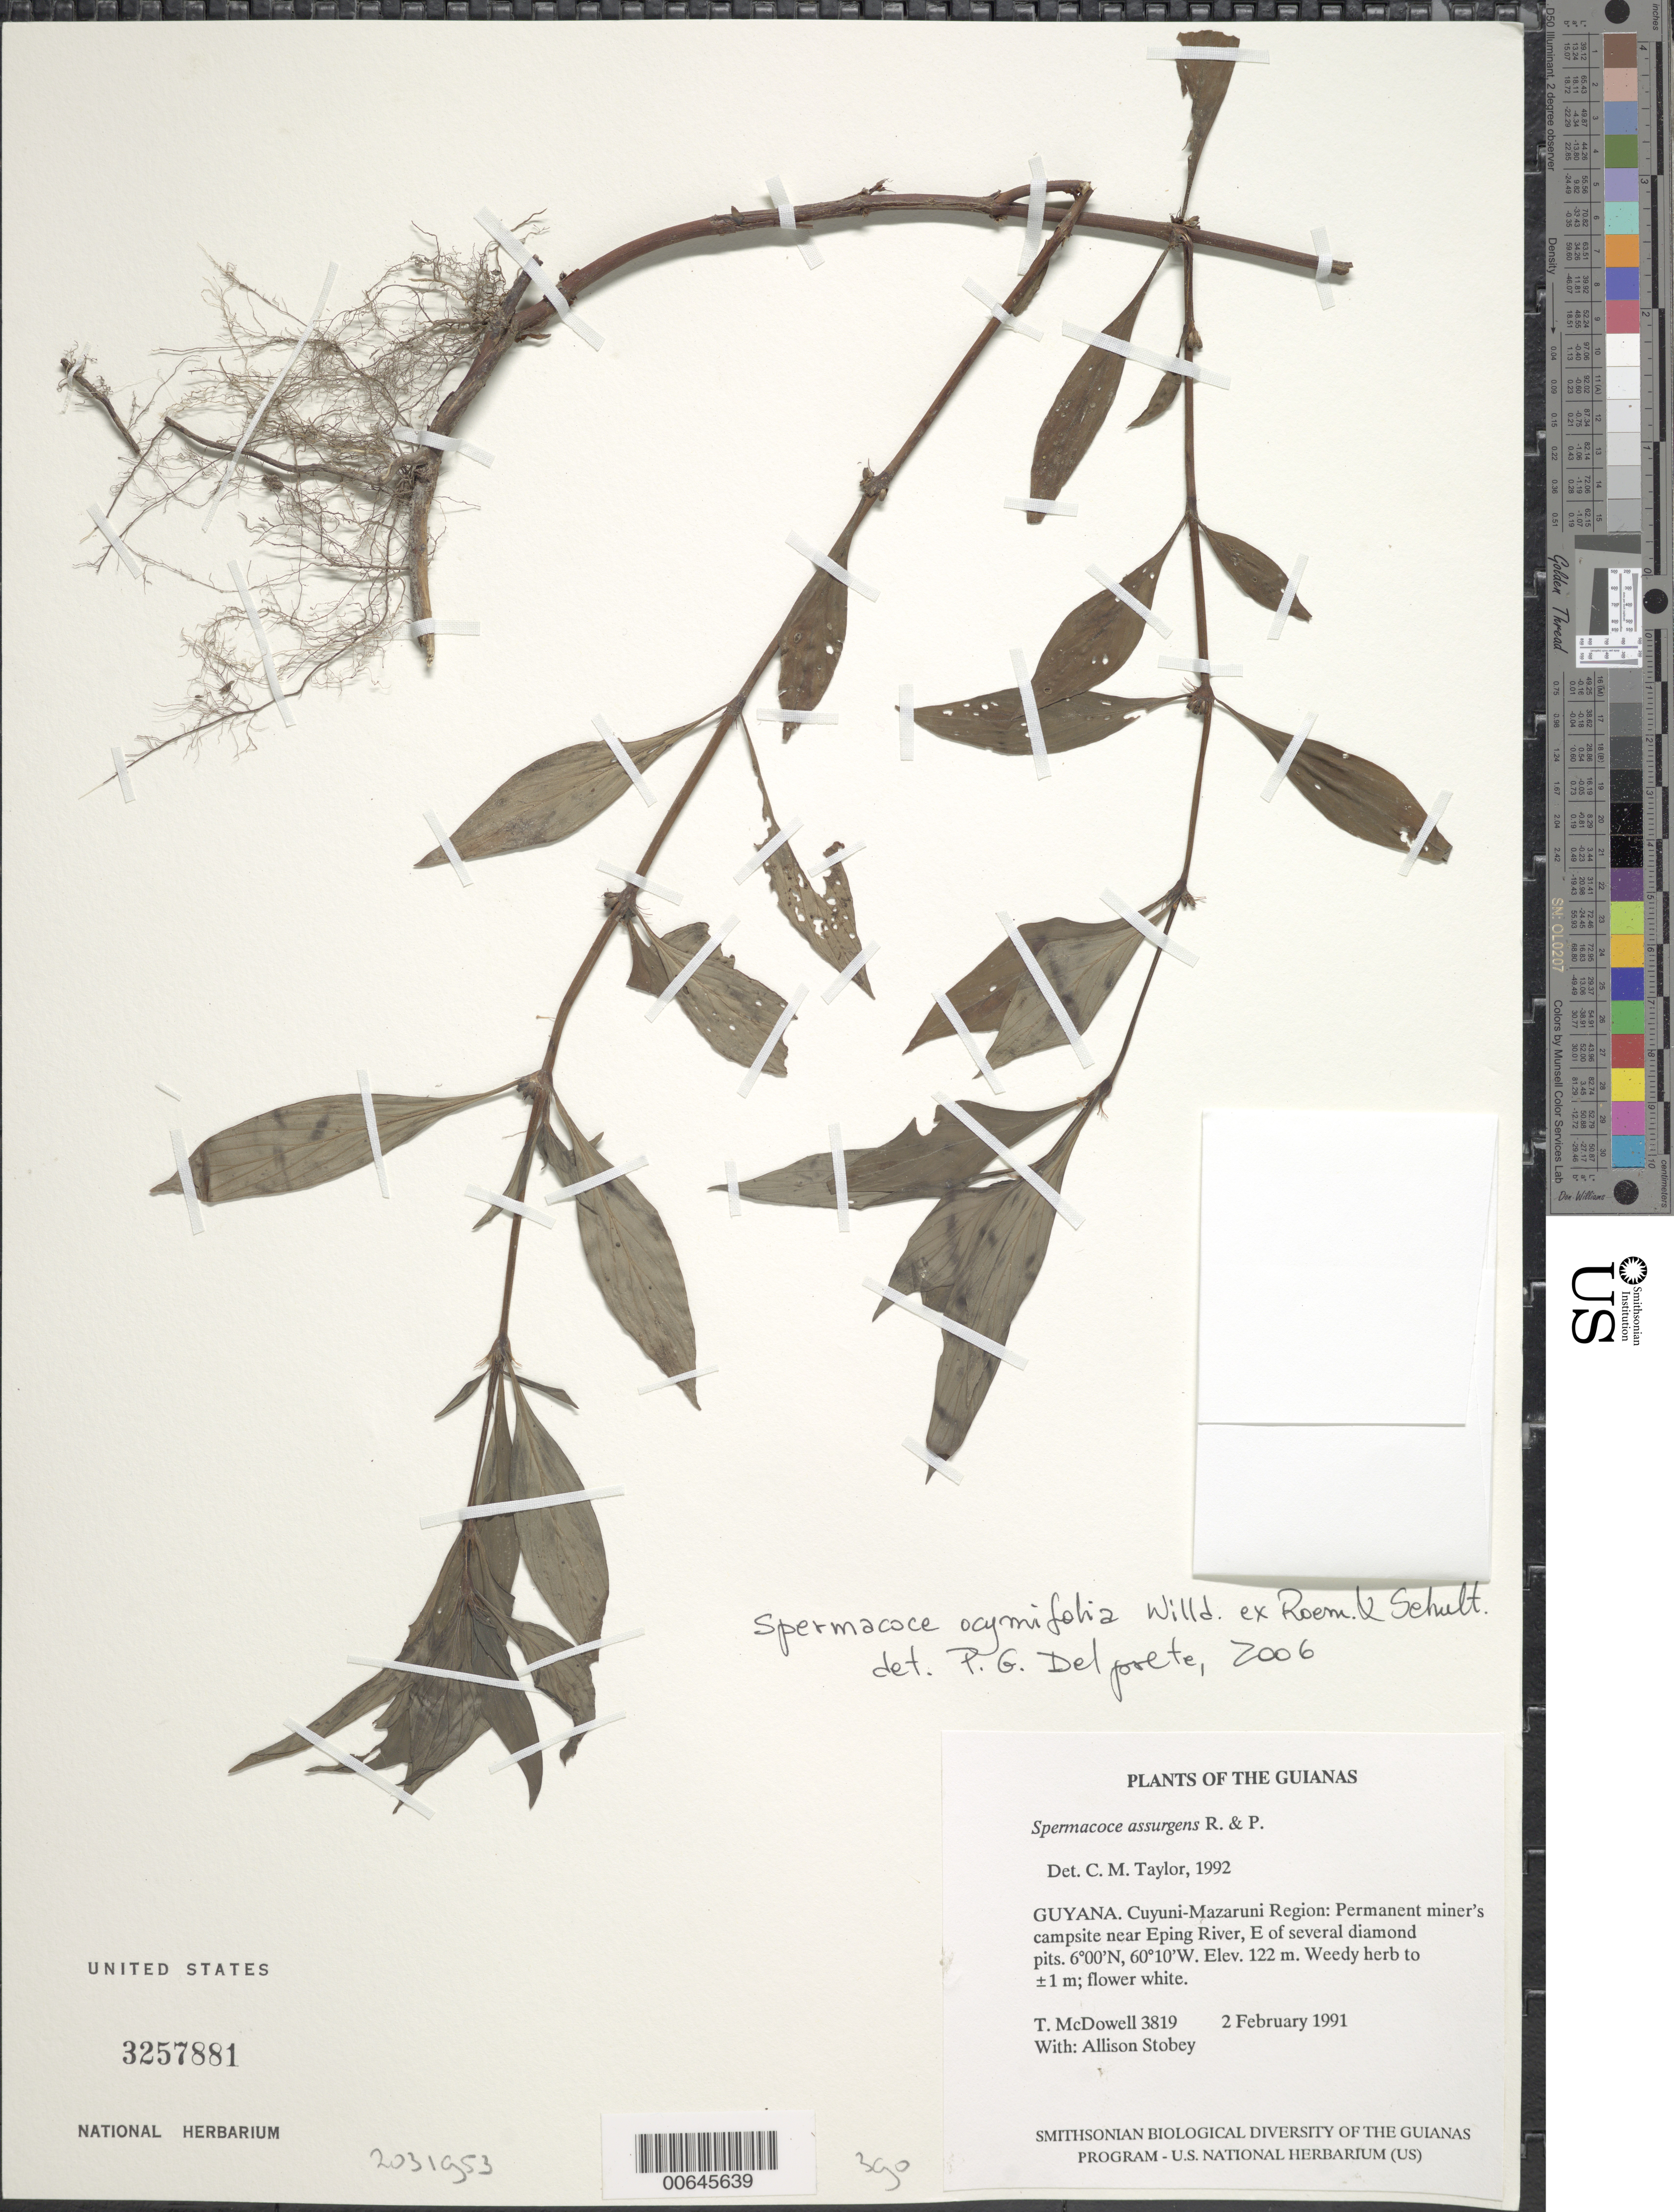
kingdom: Plantae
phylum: Tracheophyta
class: Magnoliopsida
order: Gentianales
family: Rubiaceae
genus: Spermacoce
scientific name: Spermacoce ocymifolia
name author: Willd. ex Roem. & Schult.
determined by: Delprete, P. G., Herb. de Guyane Cay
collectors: T. McDowell & A. Stobey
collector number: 3819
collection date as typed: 2 February 1991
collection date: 1991-02-02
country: Guyana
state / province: Cuyuni-Mazaruni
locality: Permanent miner's campsite "riverhead" near Eping River, E of several diamond pits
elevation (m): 122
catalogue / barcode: US 3257881